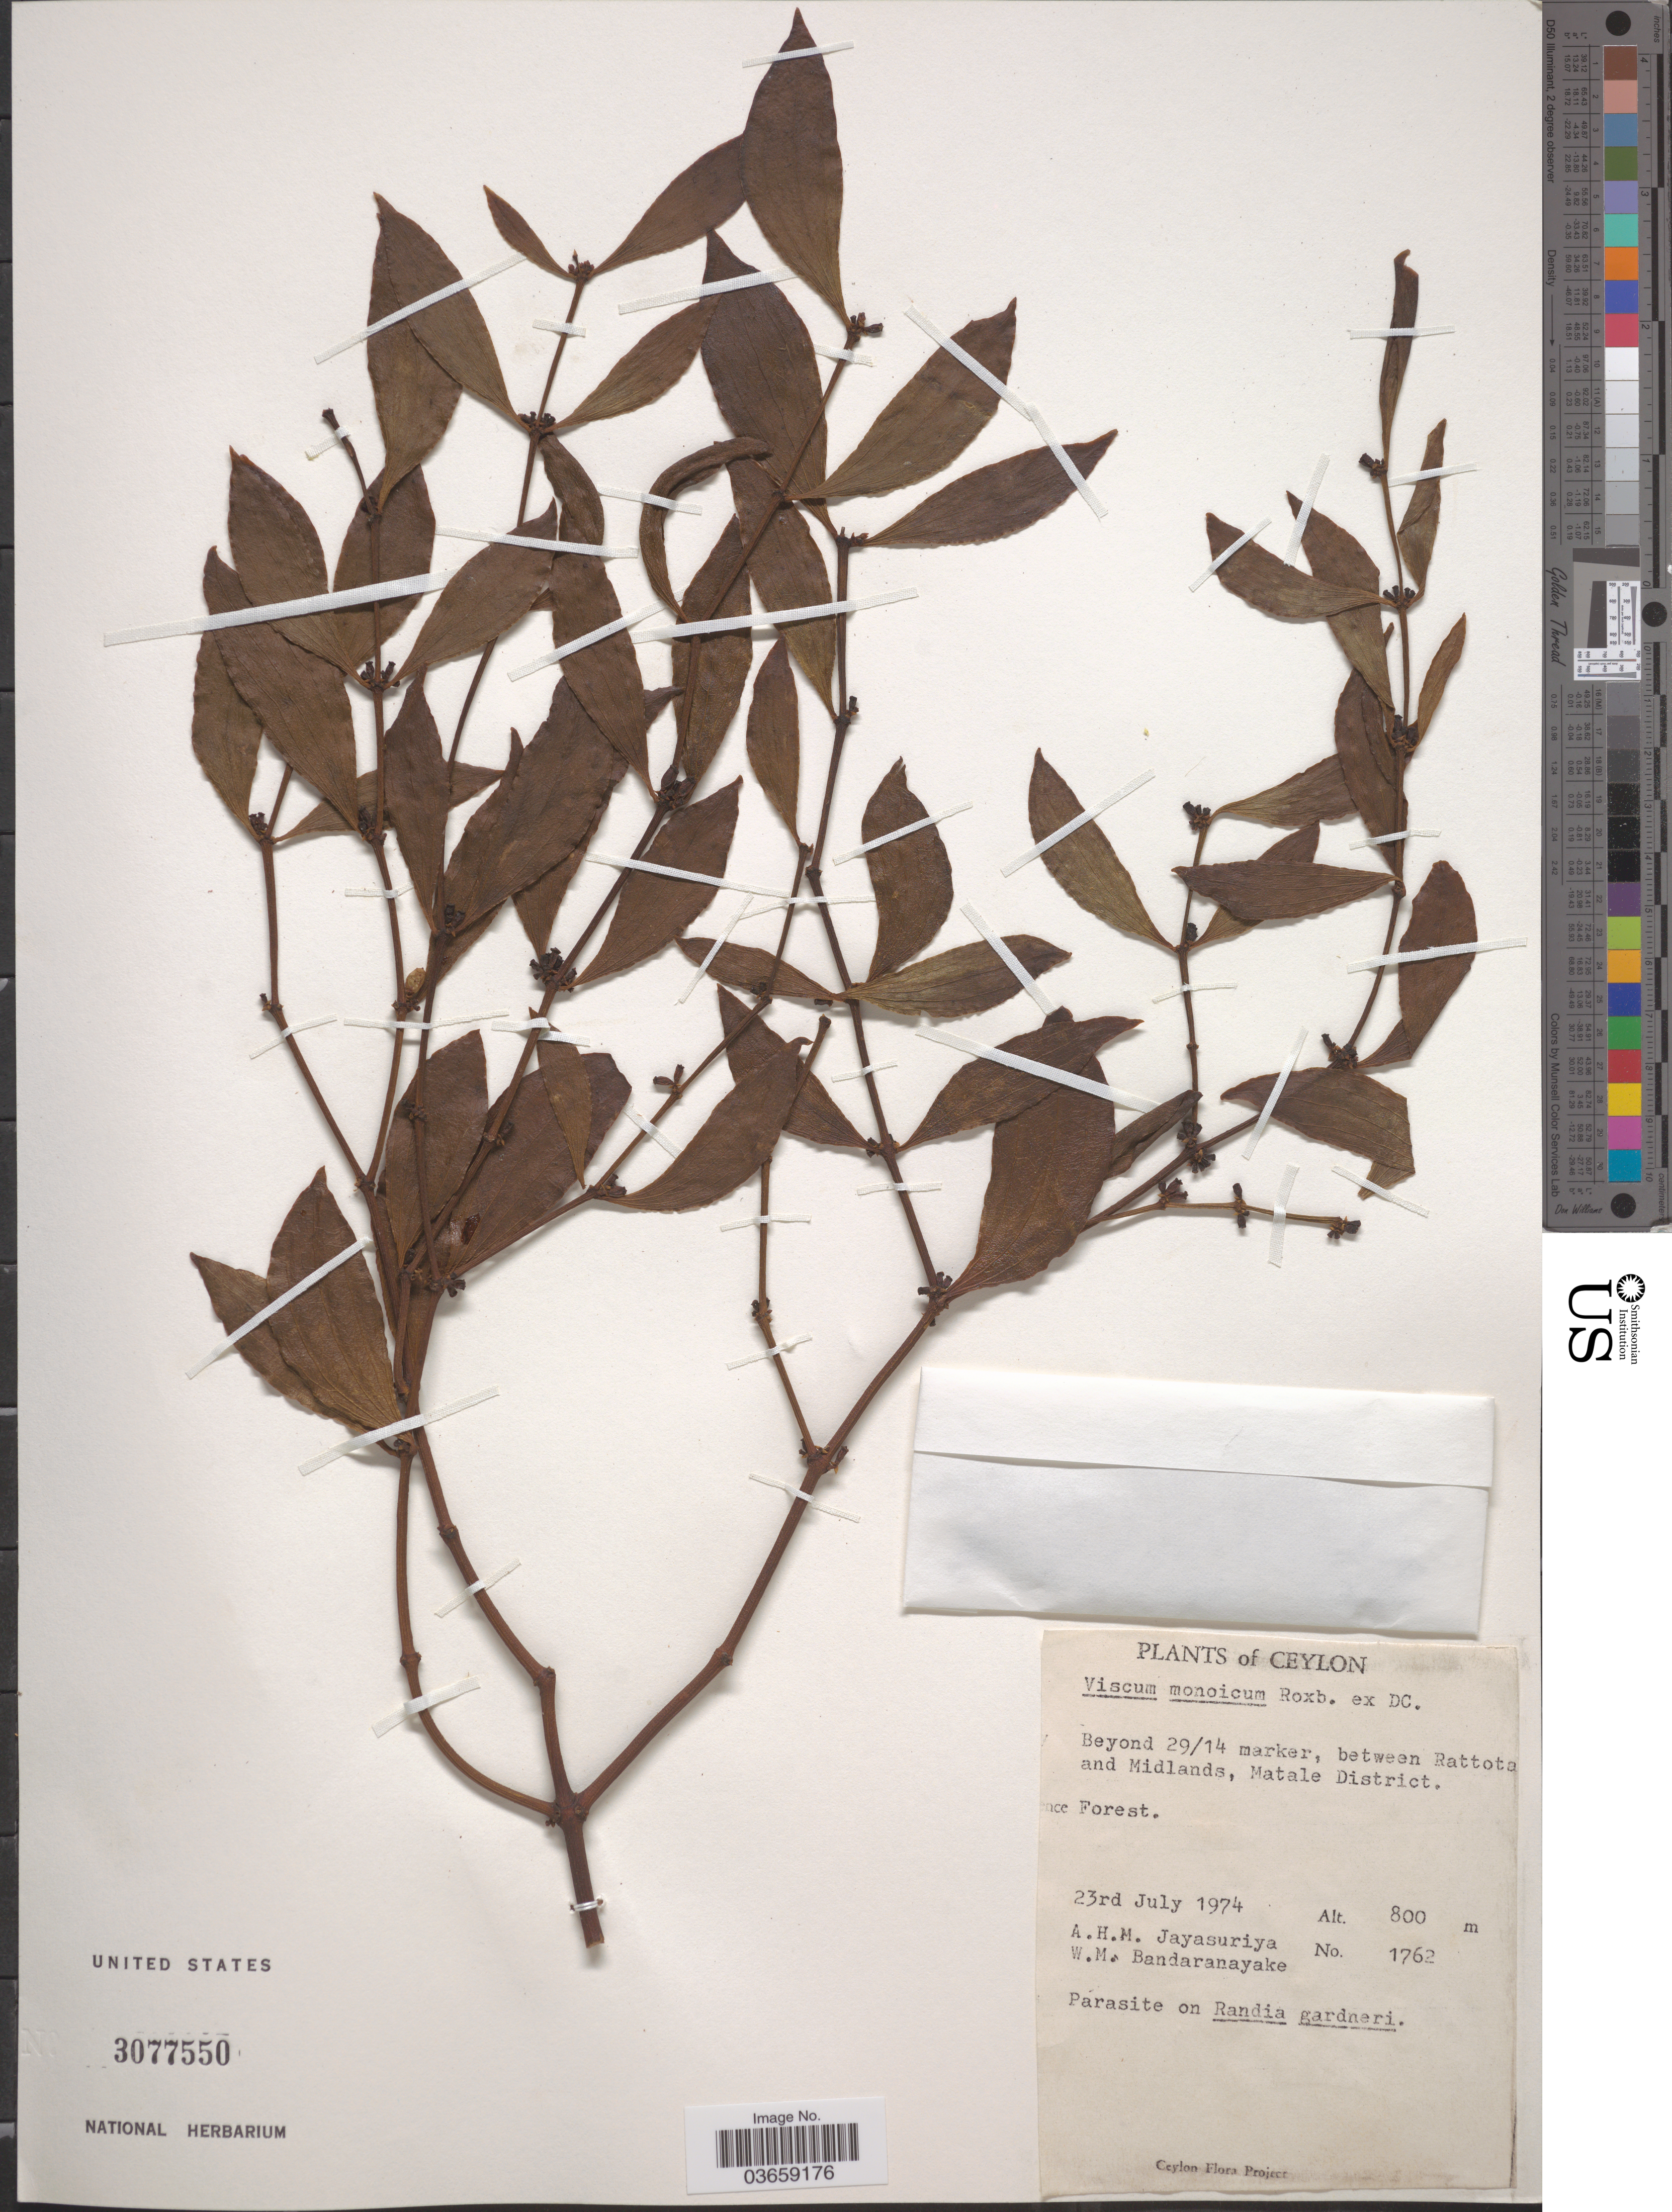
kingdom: Plantae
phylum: Tracheophyta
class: Magnoliopsida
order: Santalales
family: Viscaceae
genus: Viscum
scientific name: Viscum monoicum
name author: Roxb. ex DC.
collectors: A. H. Jayasuriya & W. Bandaranayake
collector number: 1762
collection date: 1974-07-23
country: Sri Lanka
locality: Ceylon. Beyond 29/14 marker, between Rattota and Midlands, Matale District.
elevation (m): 800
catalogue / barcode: US 3077550